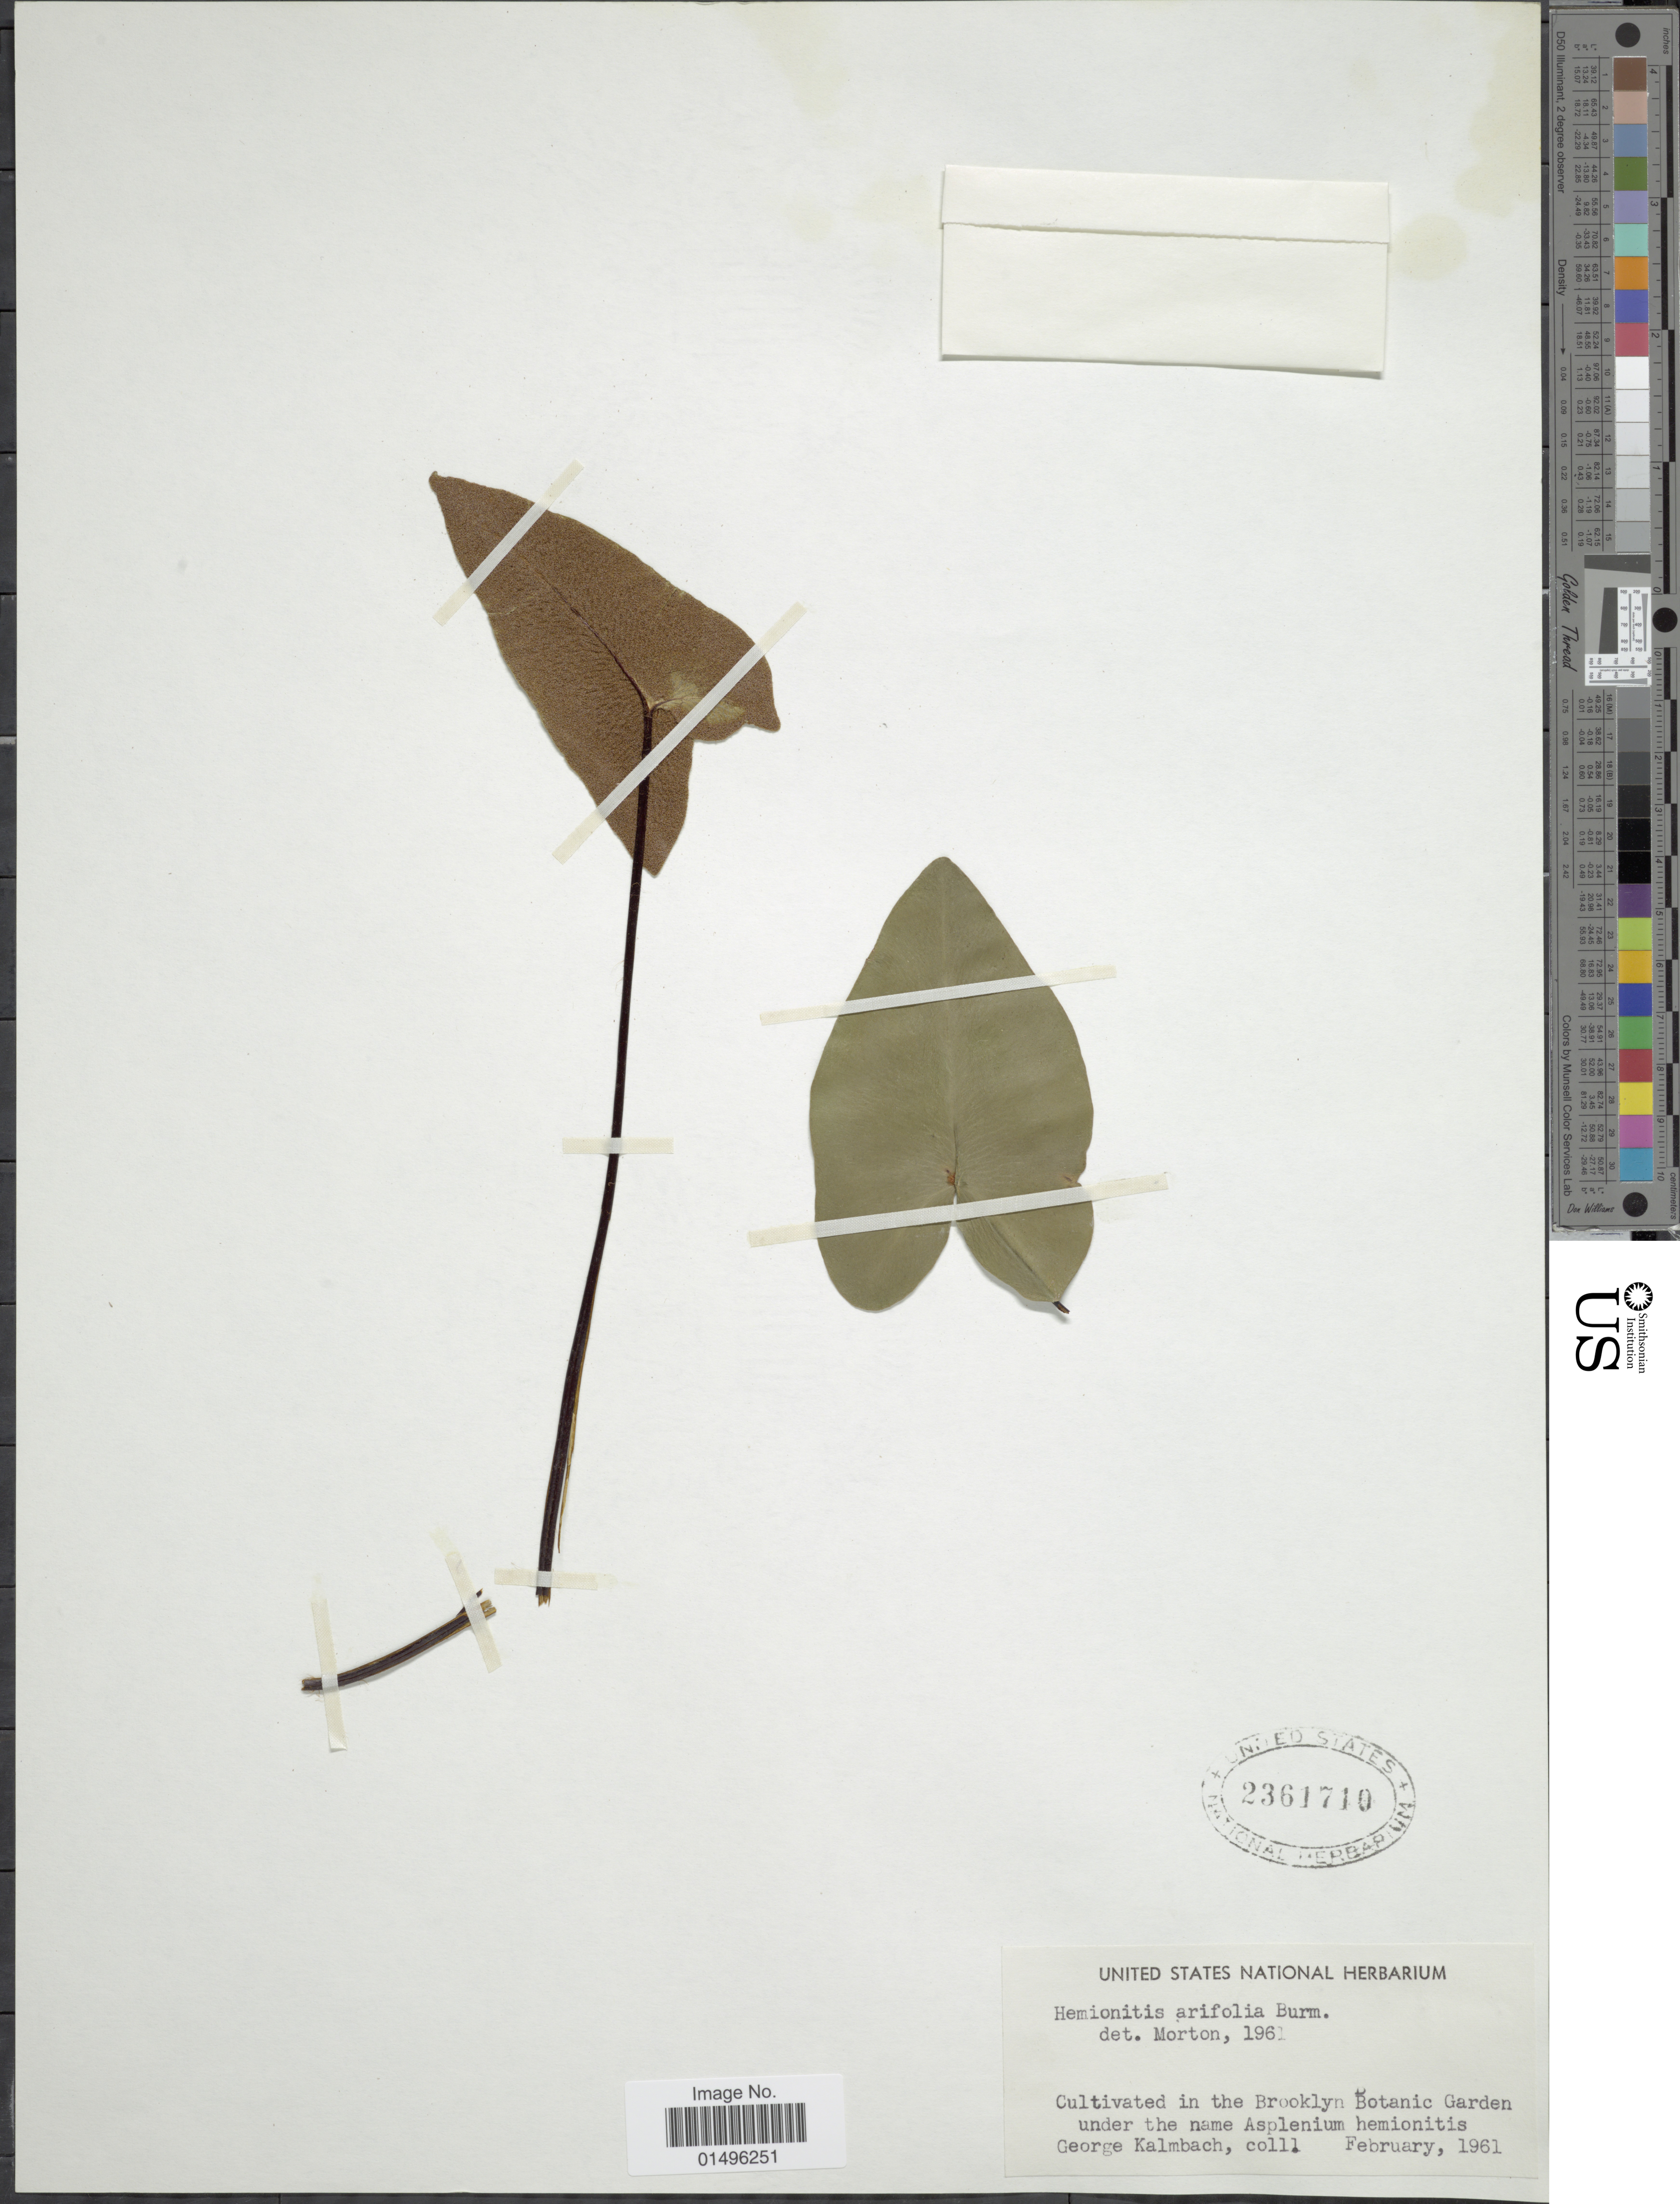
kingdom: Plantae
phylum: Tracheophyta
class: Polypodiopsida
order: Polypodiales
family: Pteridaceae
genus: Hemionitis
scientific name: Hemionitis arifolia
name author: (Burm.) T. Moore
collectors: G. Kalmbach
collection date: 1961-02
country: United States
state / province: New York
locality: The Brooklyn Botanic Garden.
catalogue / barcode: US 2361710